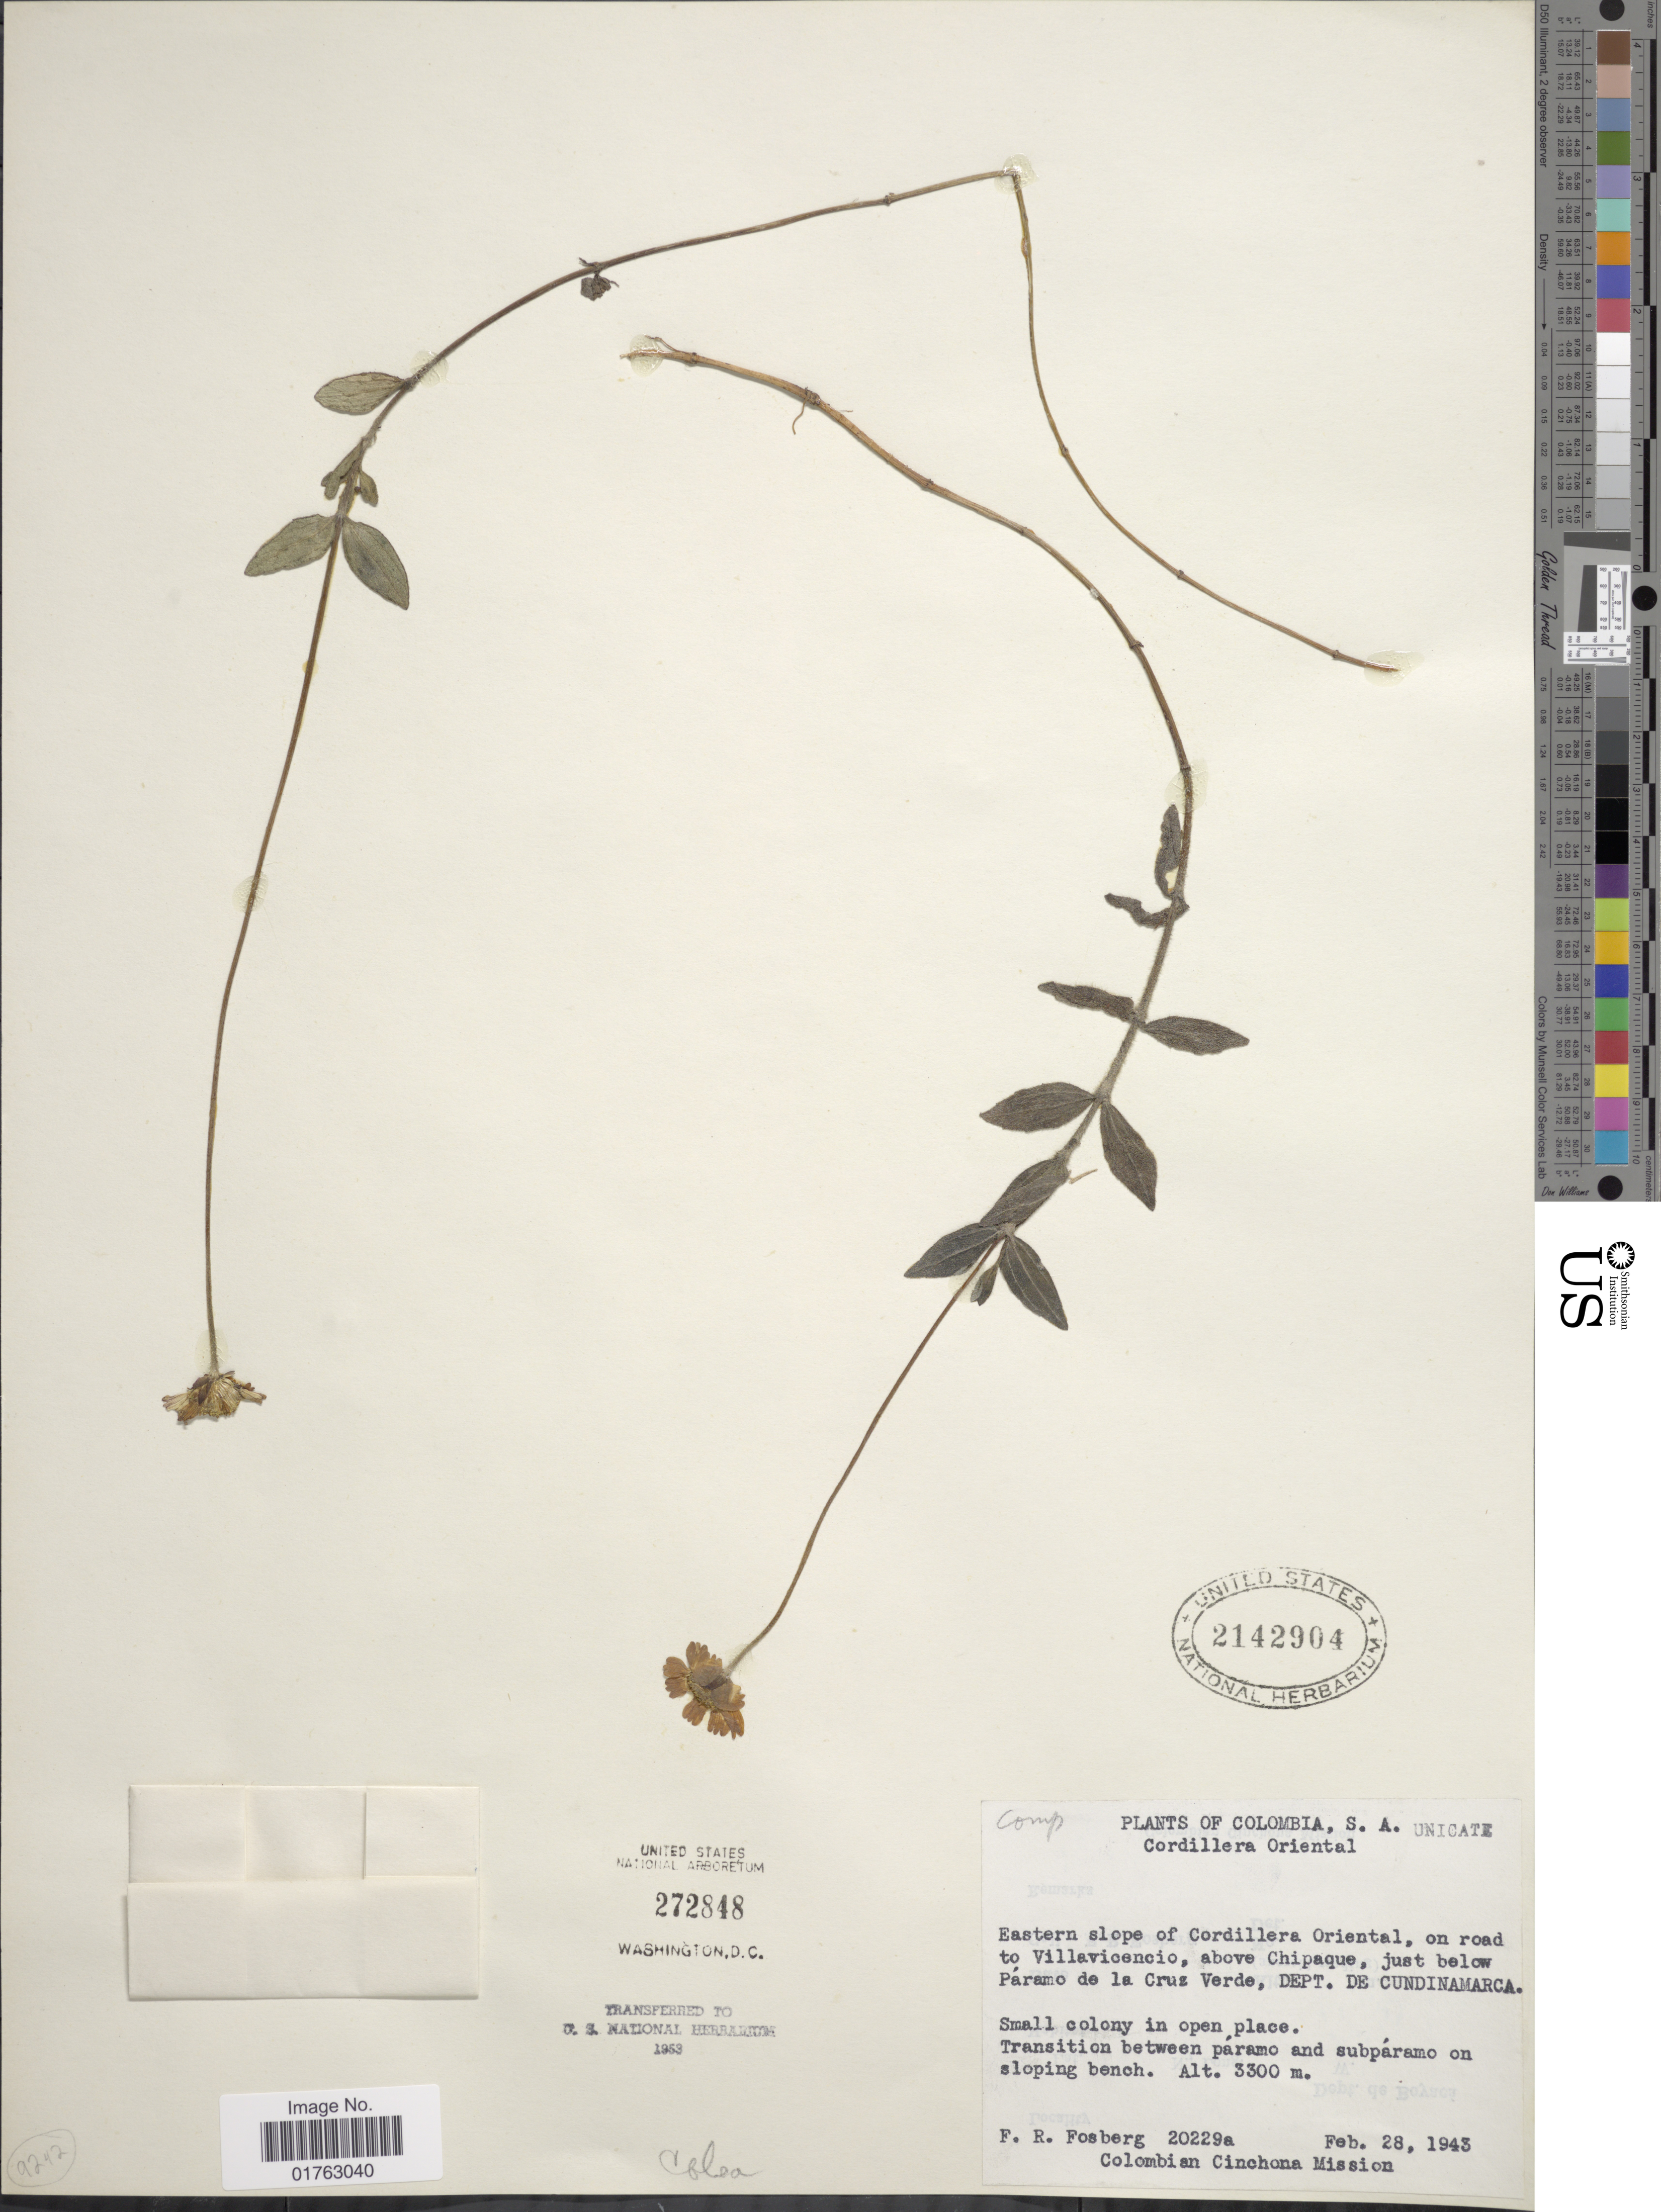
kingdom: Plantae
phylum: Tracheophyta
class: Magnoliopsida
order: Asterales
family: Asteraceae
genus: Sabazia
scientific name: Sabazia trianae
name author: (Hieron.) Longpre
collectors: F. R. Fosberg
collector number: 20229a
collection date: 1943-02-28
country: Colombia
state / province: Cundinamarca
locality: S.A., Cordillera Oriental, Eastern slope of Cordillera Oriental, on road to Villavicencio, above Chipaque, just below Paramo de la Cruz Verde, Dept. Cundinamarca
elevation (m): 3300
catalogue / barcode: US 2142804